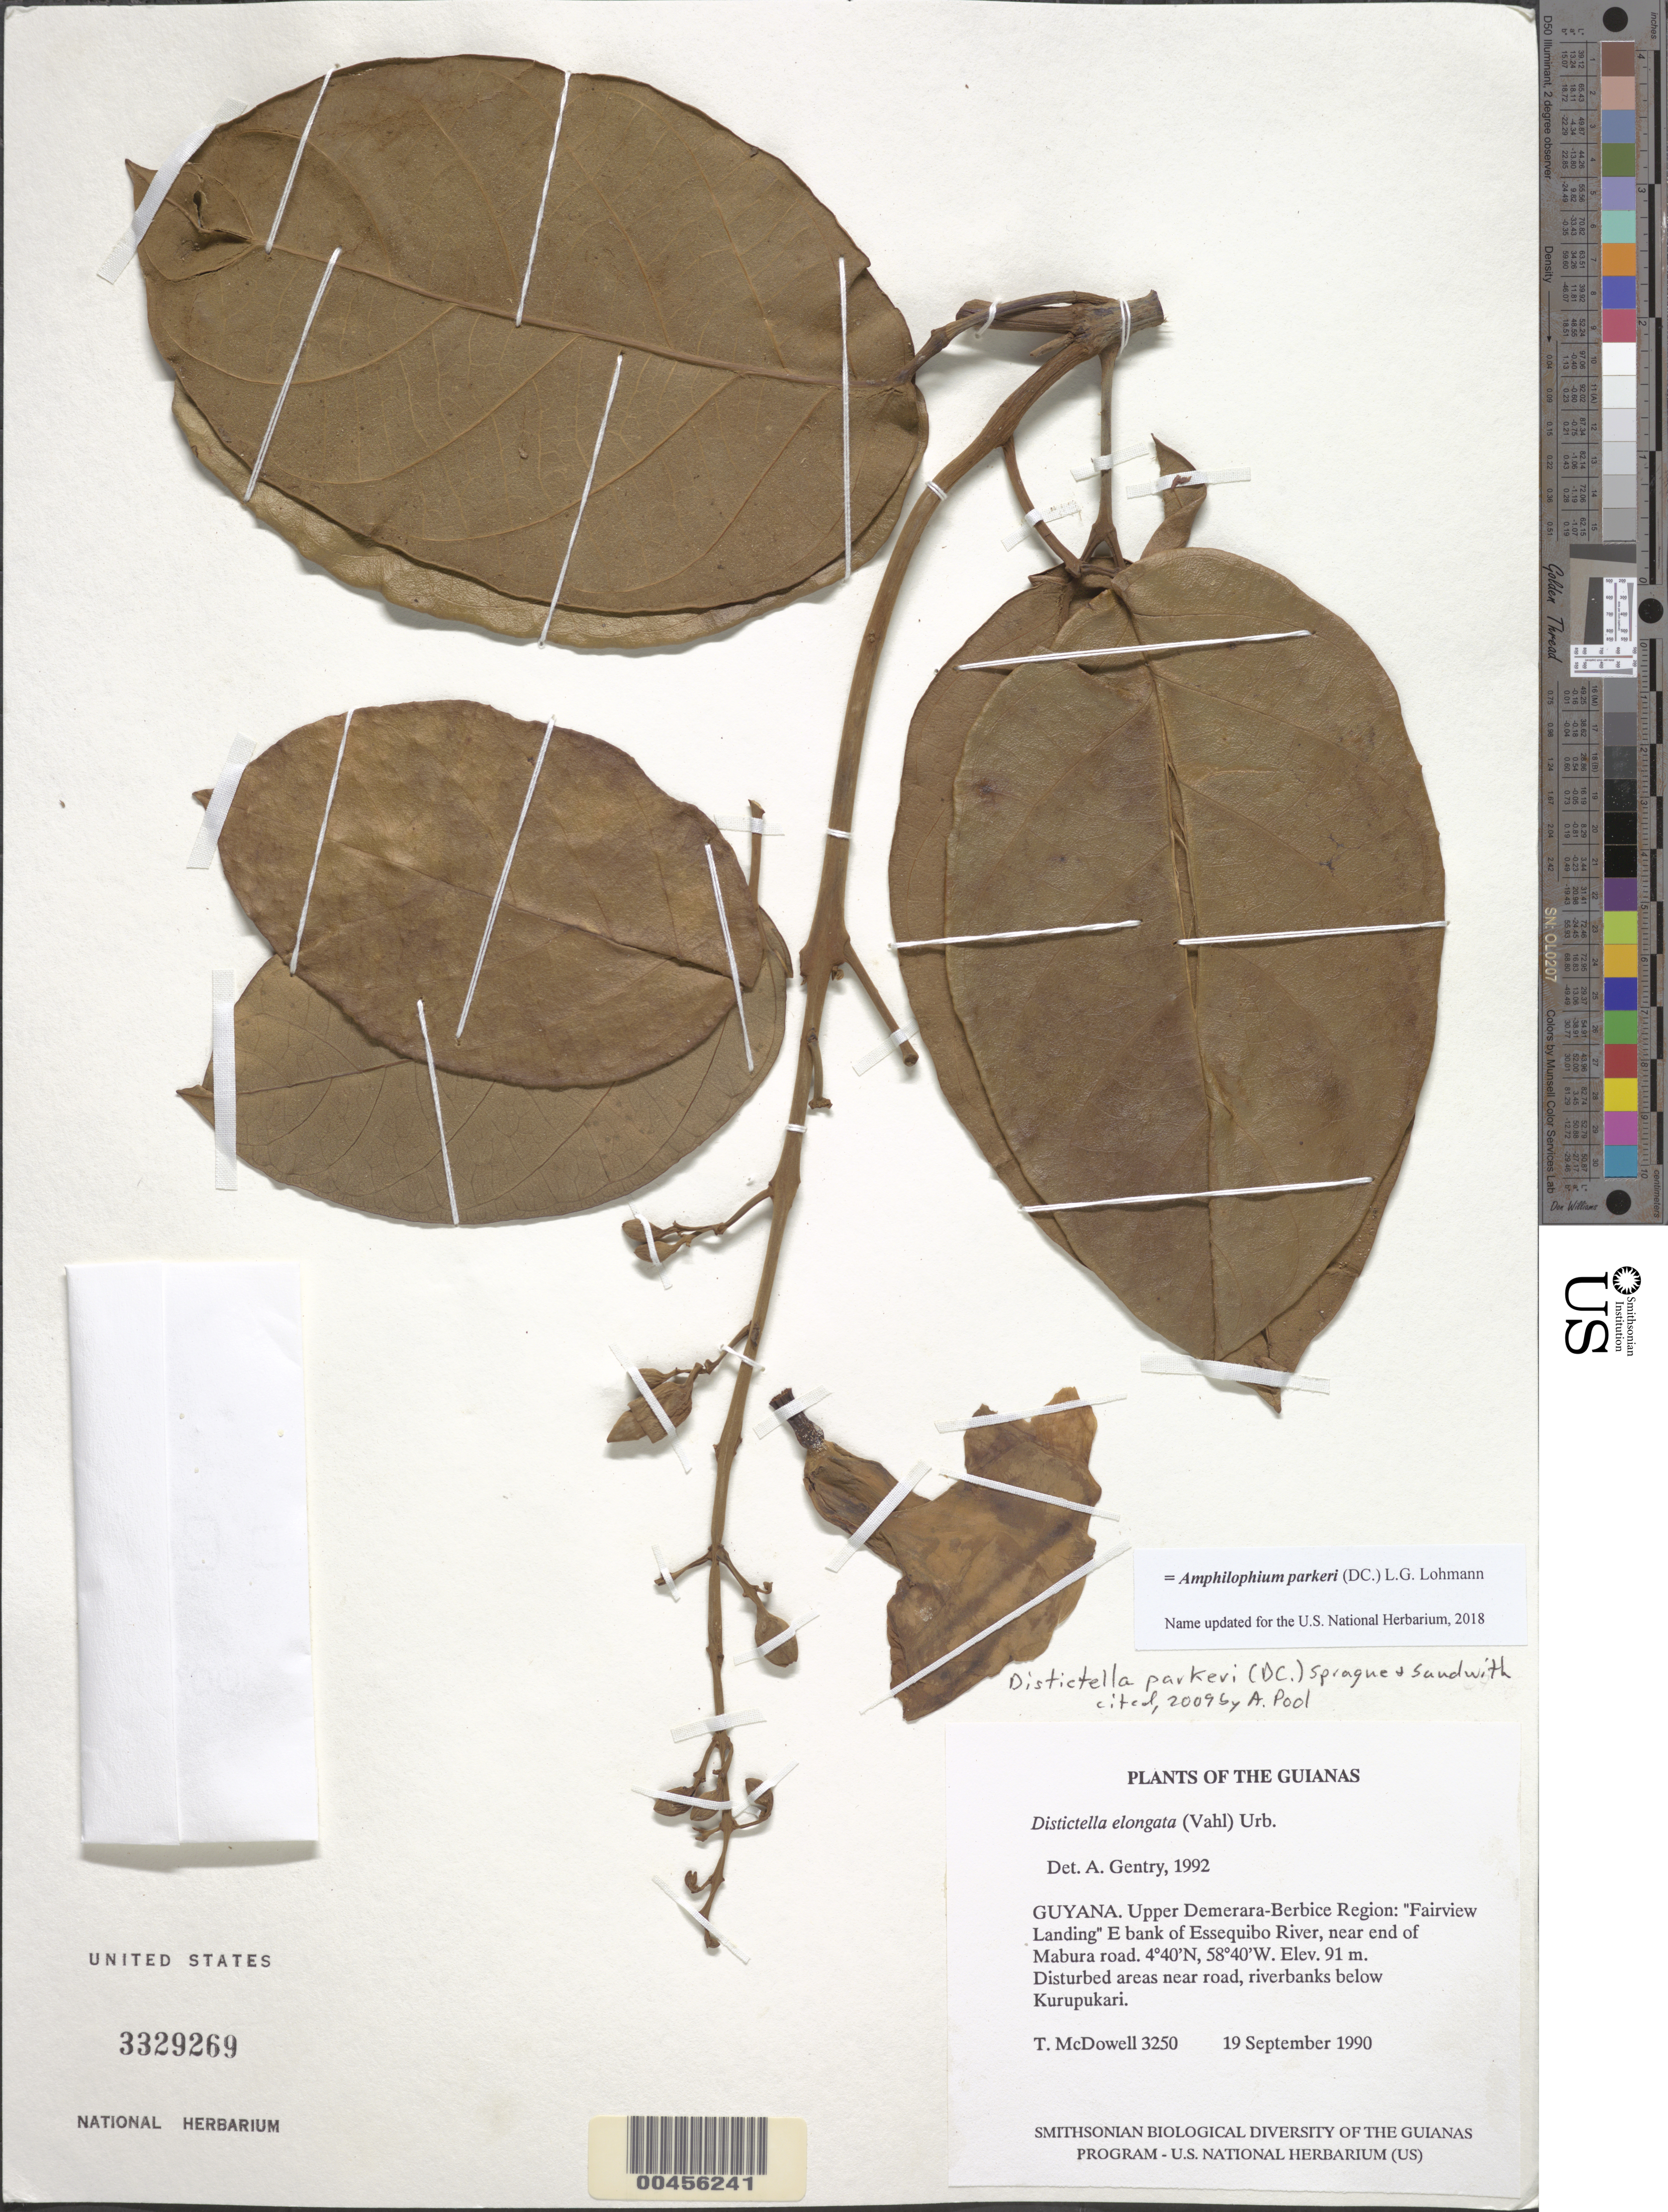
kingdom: Plantae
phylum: Tracheophyta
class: Magnoliopsida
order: Lamiales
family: Bignoniaceae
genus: Amphilophium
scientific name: Amphilophium parkeri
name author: (DC.) L.G. Lohmann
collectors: T. McDowell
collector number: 3250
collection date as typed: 19 September 1990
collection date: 1990-09-19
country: Guyana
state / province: U. Demerara-Berbice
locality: "Fairview Landing" E bank of Essequibo River, near end of Mabura road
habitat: Disturbed areas near road, riverbanks below Kurupukari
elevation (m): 91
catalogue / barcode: US 3329269